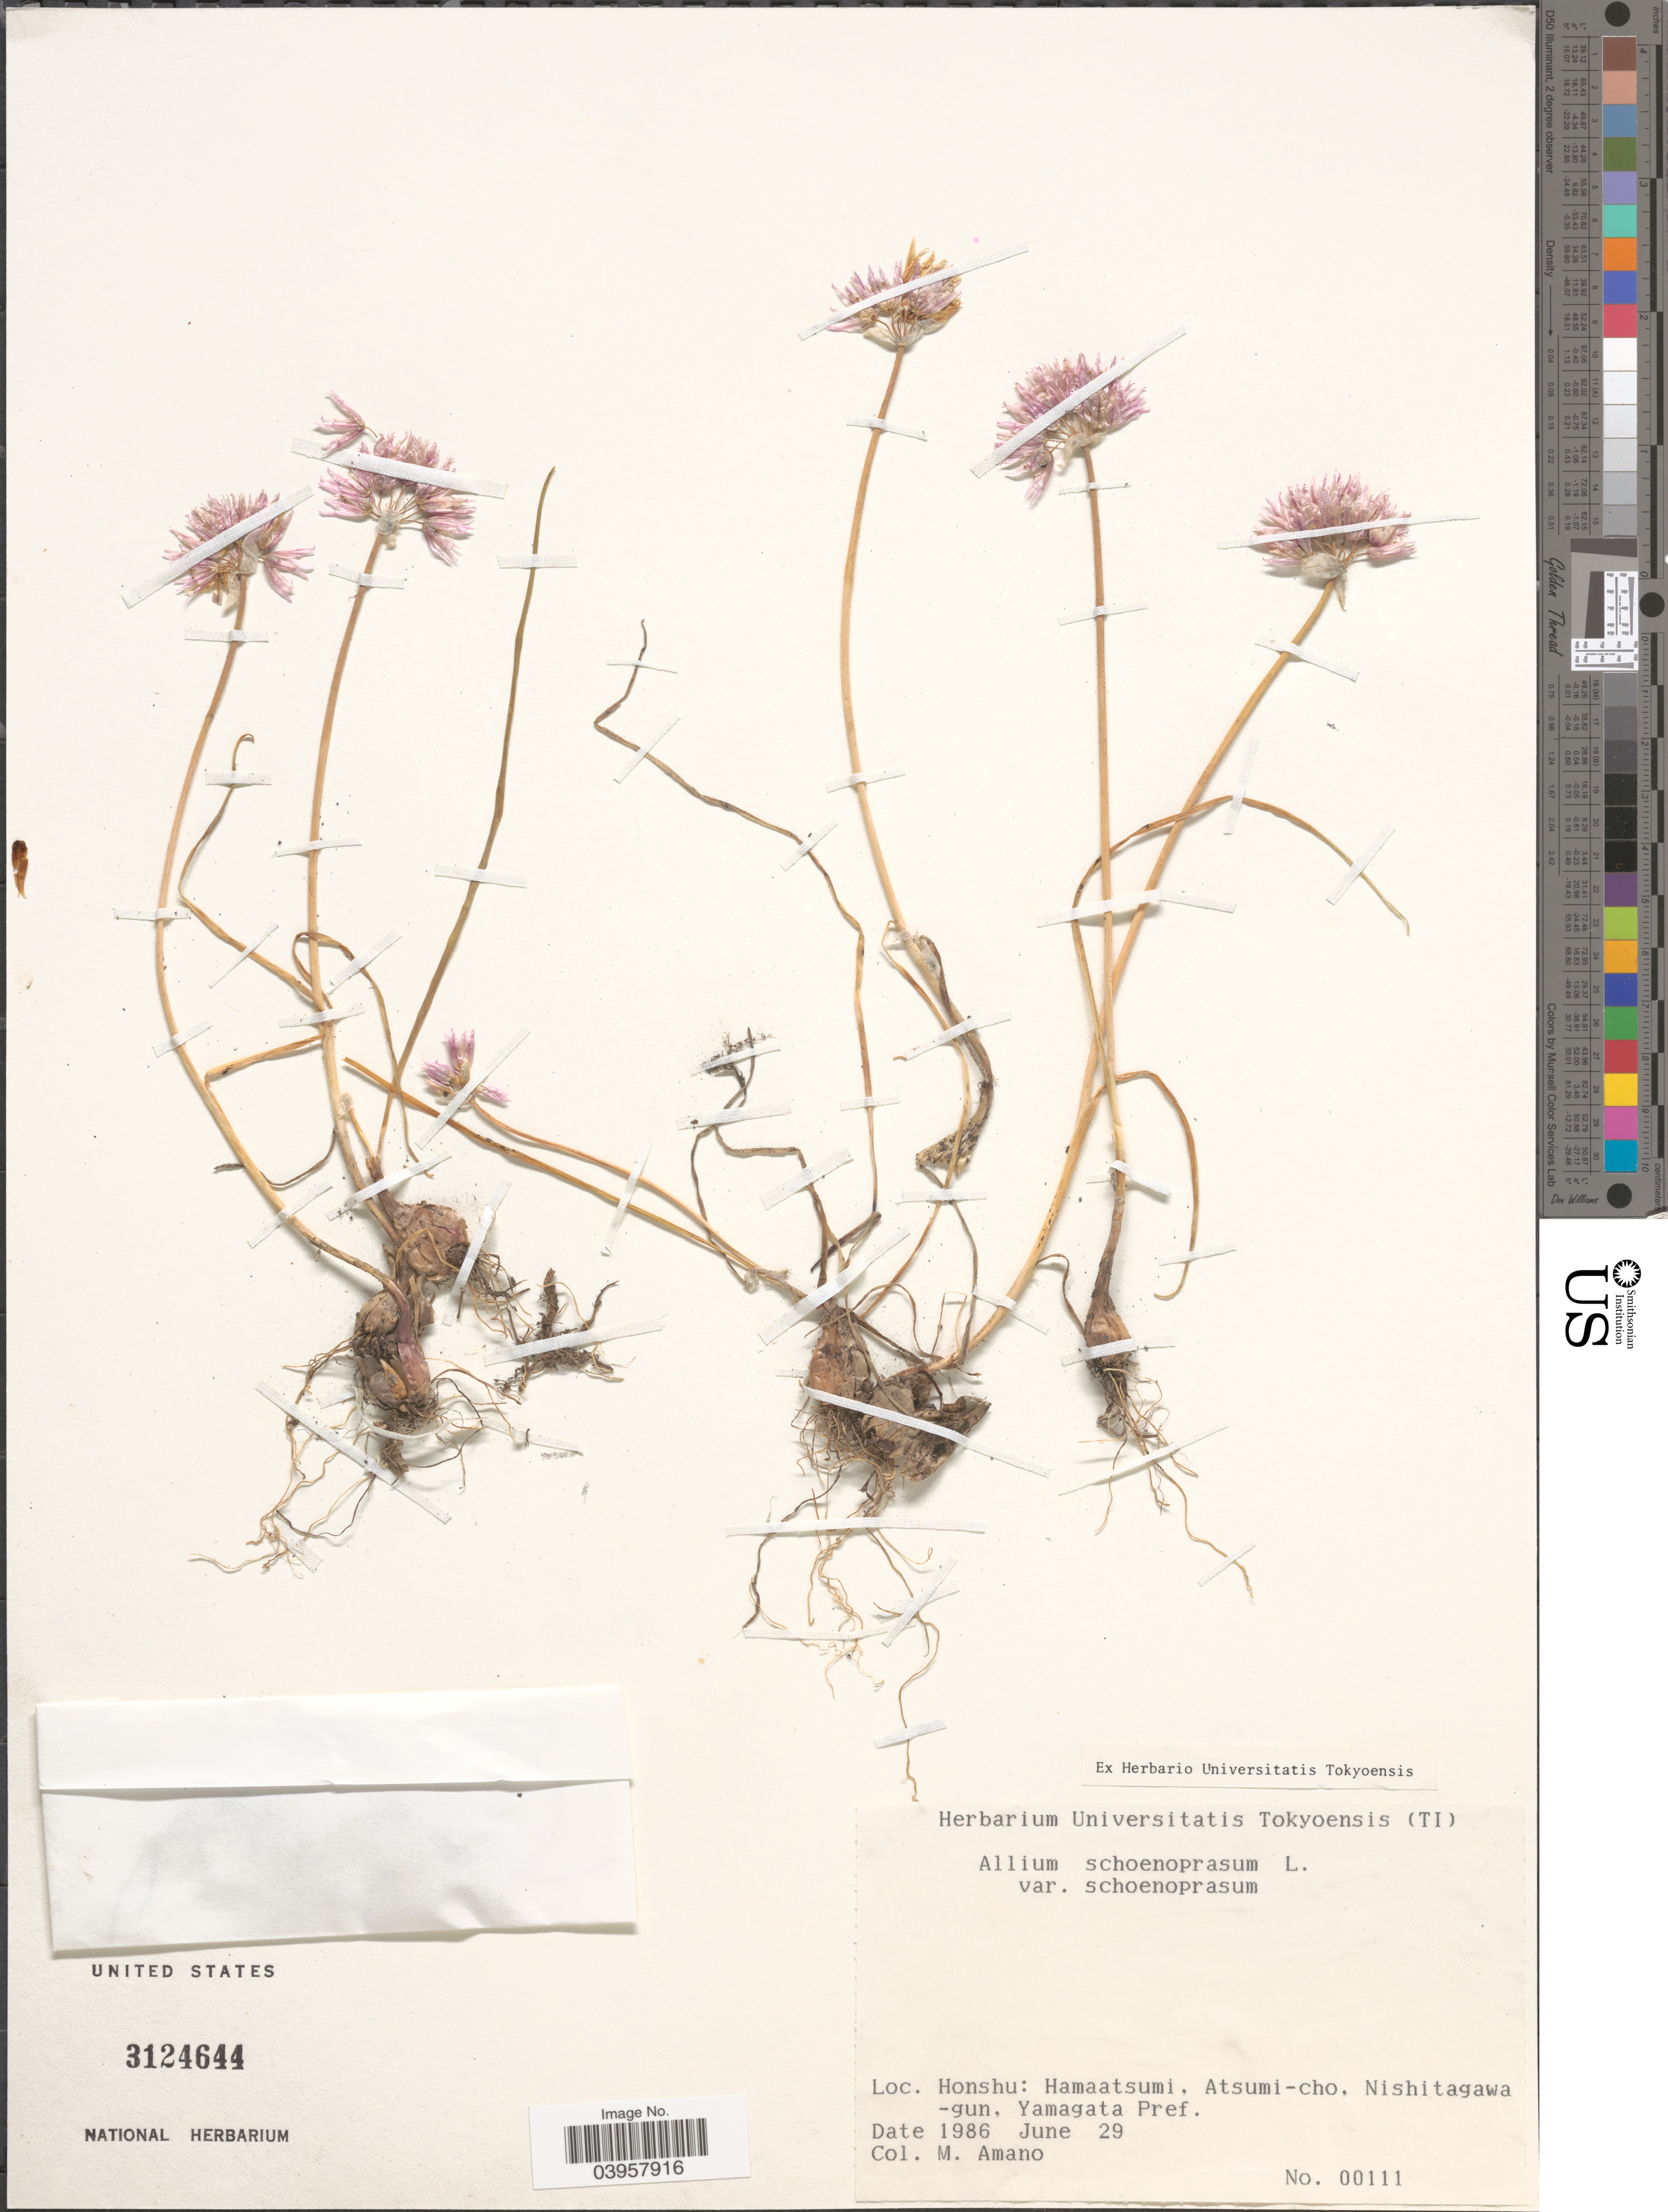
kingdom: Plantae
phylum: Tracheophyta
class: Liliopsida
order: Asparagales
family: Amaryllidaceae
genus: Allium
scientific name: Allium schoenoprasum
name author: L.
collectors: M. Amano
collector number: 00111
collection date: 1986-06-29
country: Japan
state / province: Yamagata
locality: Honshu: Hamaatsumi. Atsumi-cho, Nishitagawa-gun, Yamagata Pref.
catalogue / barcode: US 3124644